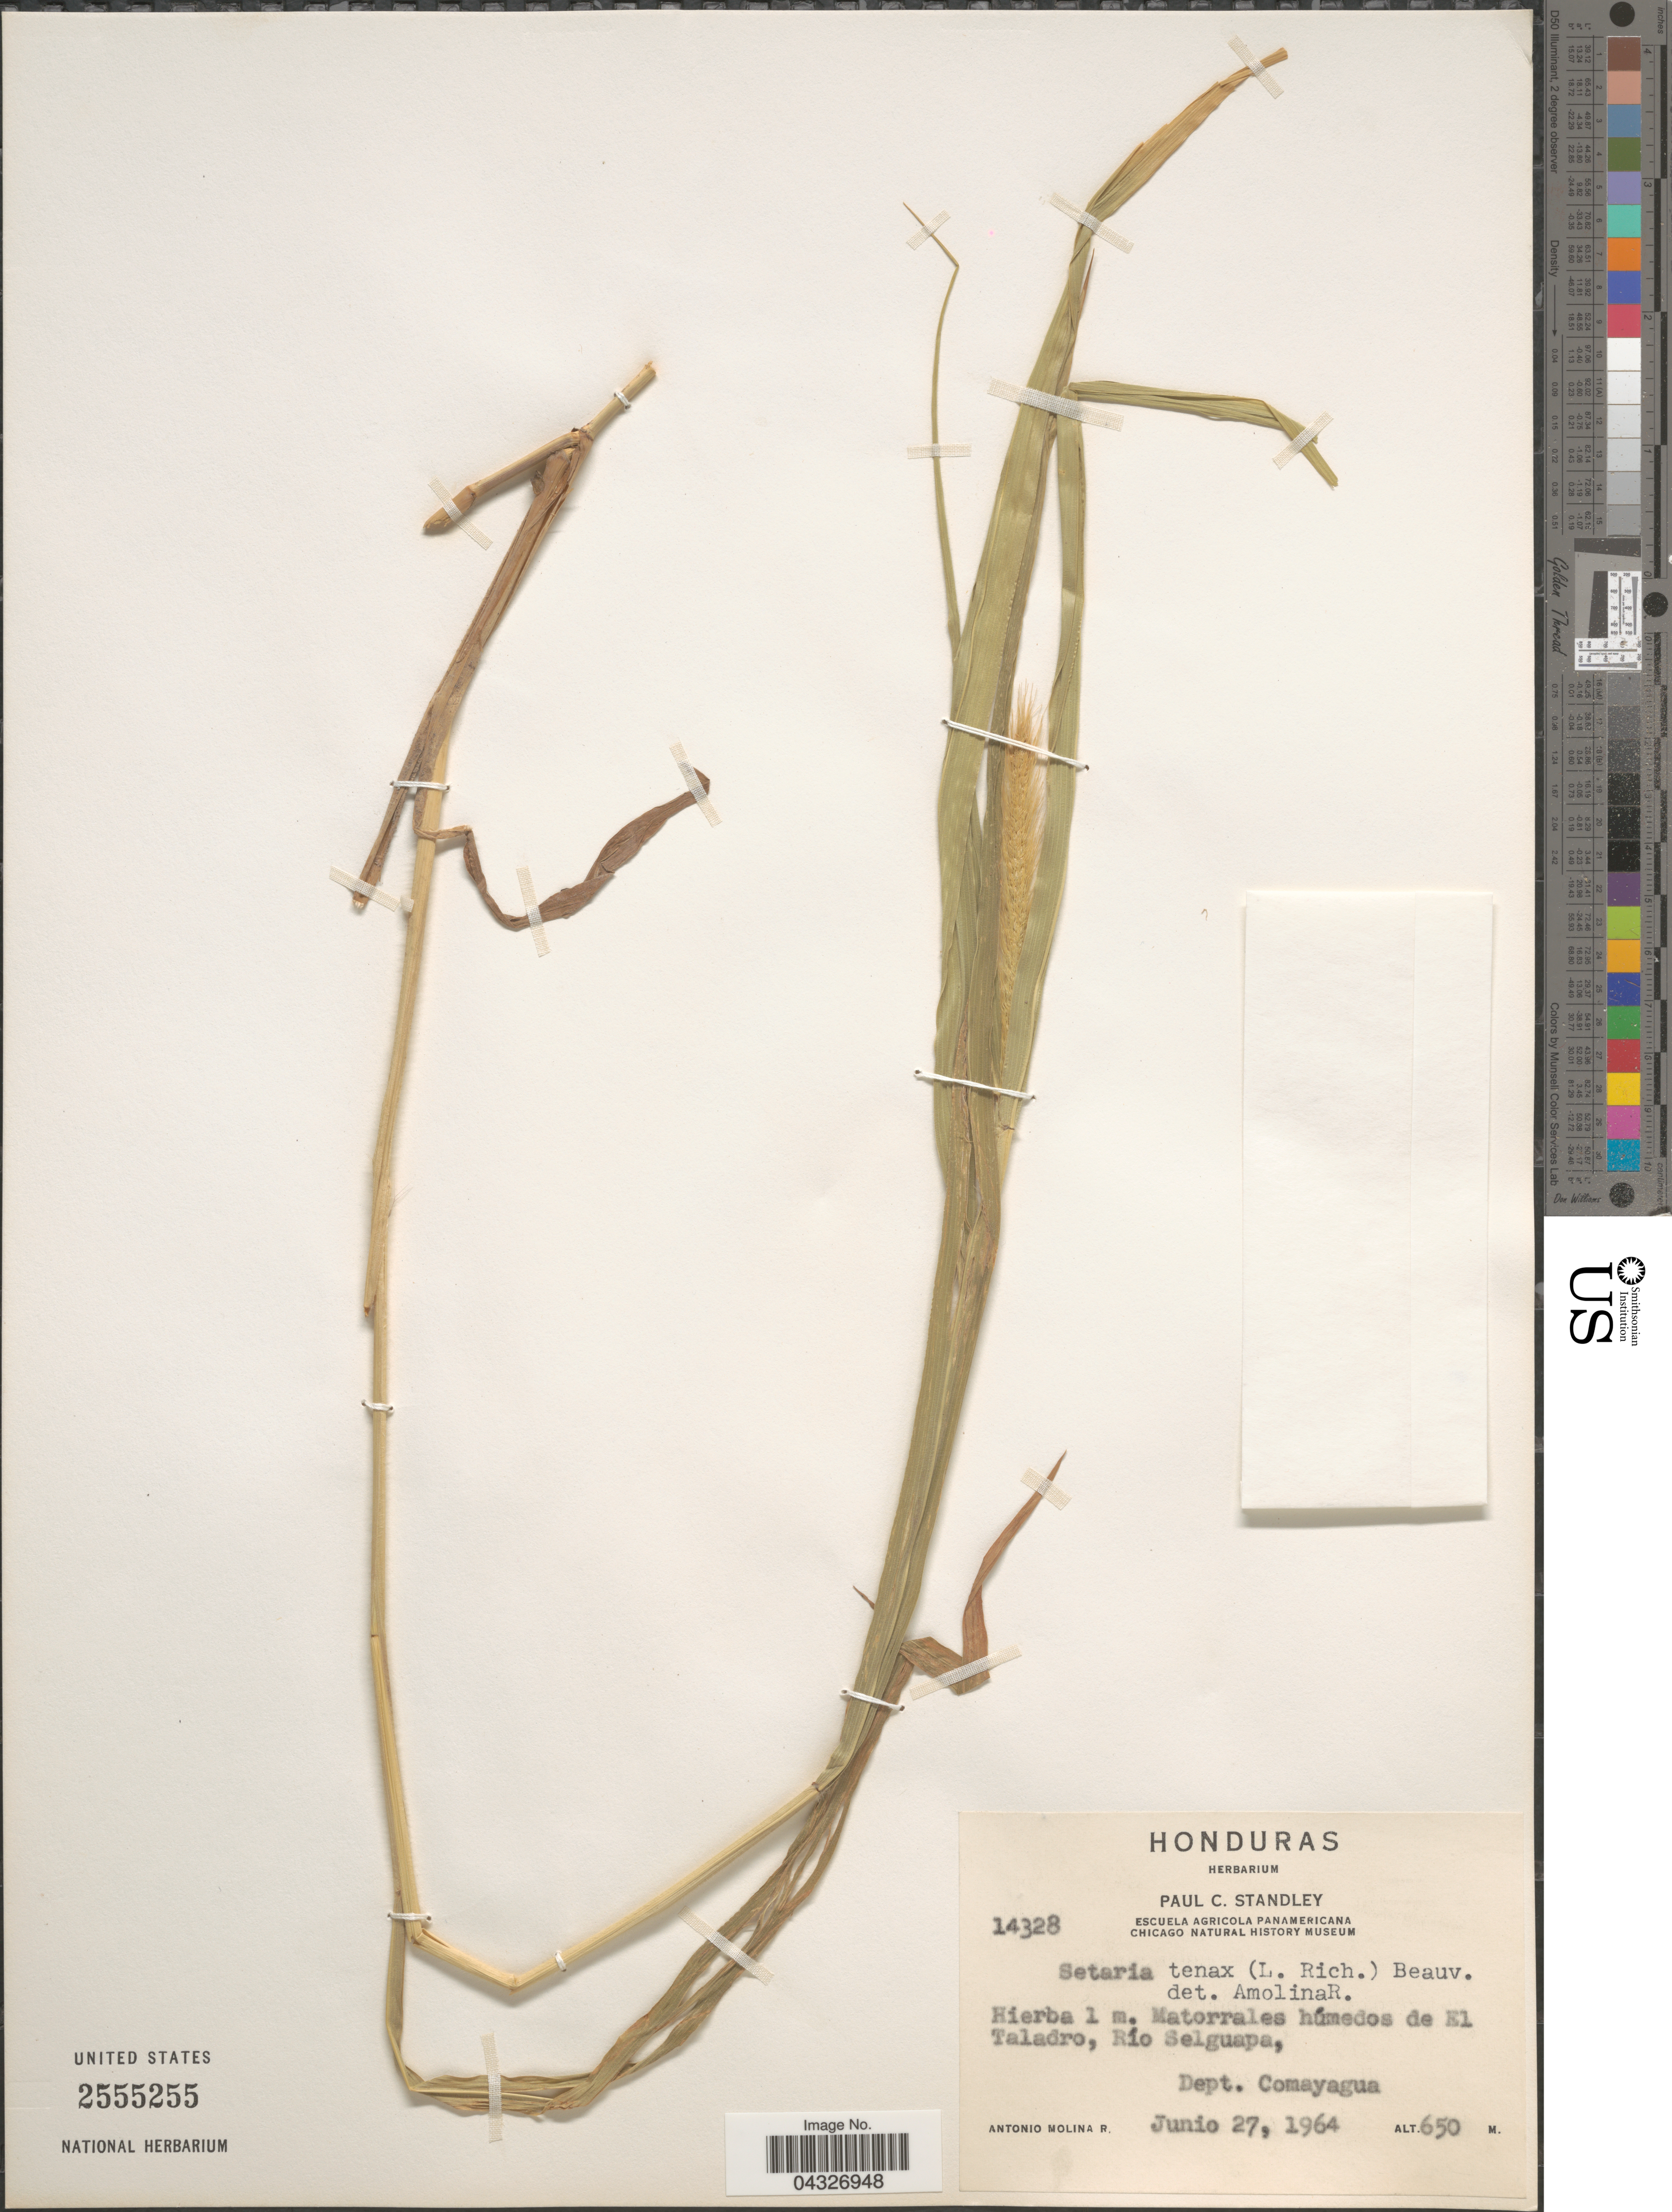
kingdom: Plantae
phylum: Tracheophyta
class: Liliopsida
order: Poales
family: Poaceae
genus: Setaria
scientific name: Setaria tenax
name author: (Rich.) Desv.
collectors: A. Molina R.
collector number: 14328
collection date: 1964-06-27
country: Honduras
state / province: Comayagua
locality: Matorrales húmedos de El Taladro, Río Selguape, Dept. Comayagua.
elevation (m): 650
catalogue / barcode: US 2555255